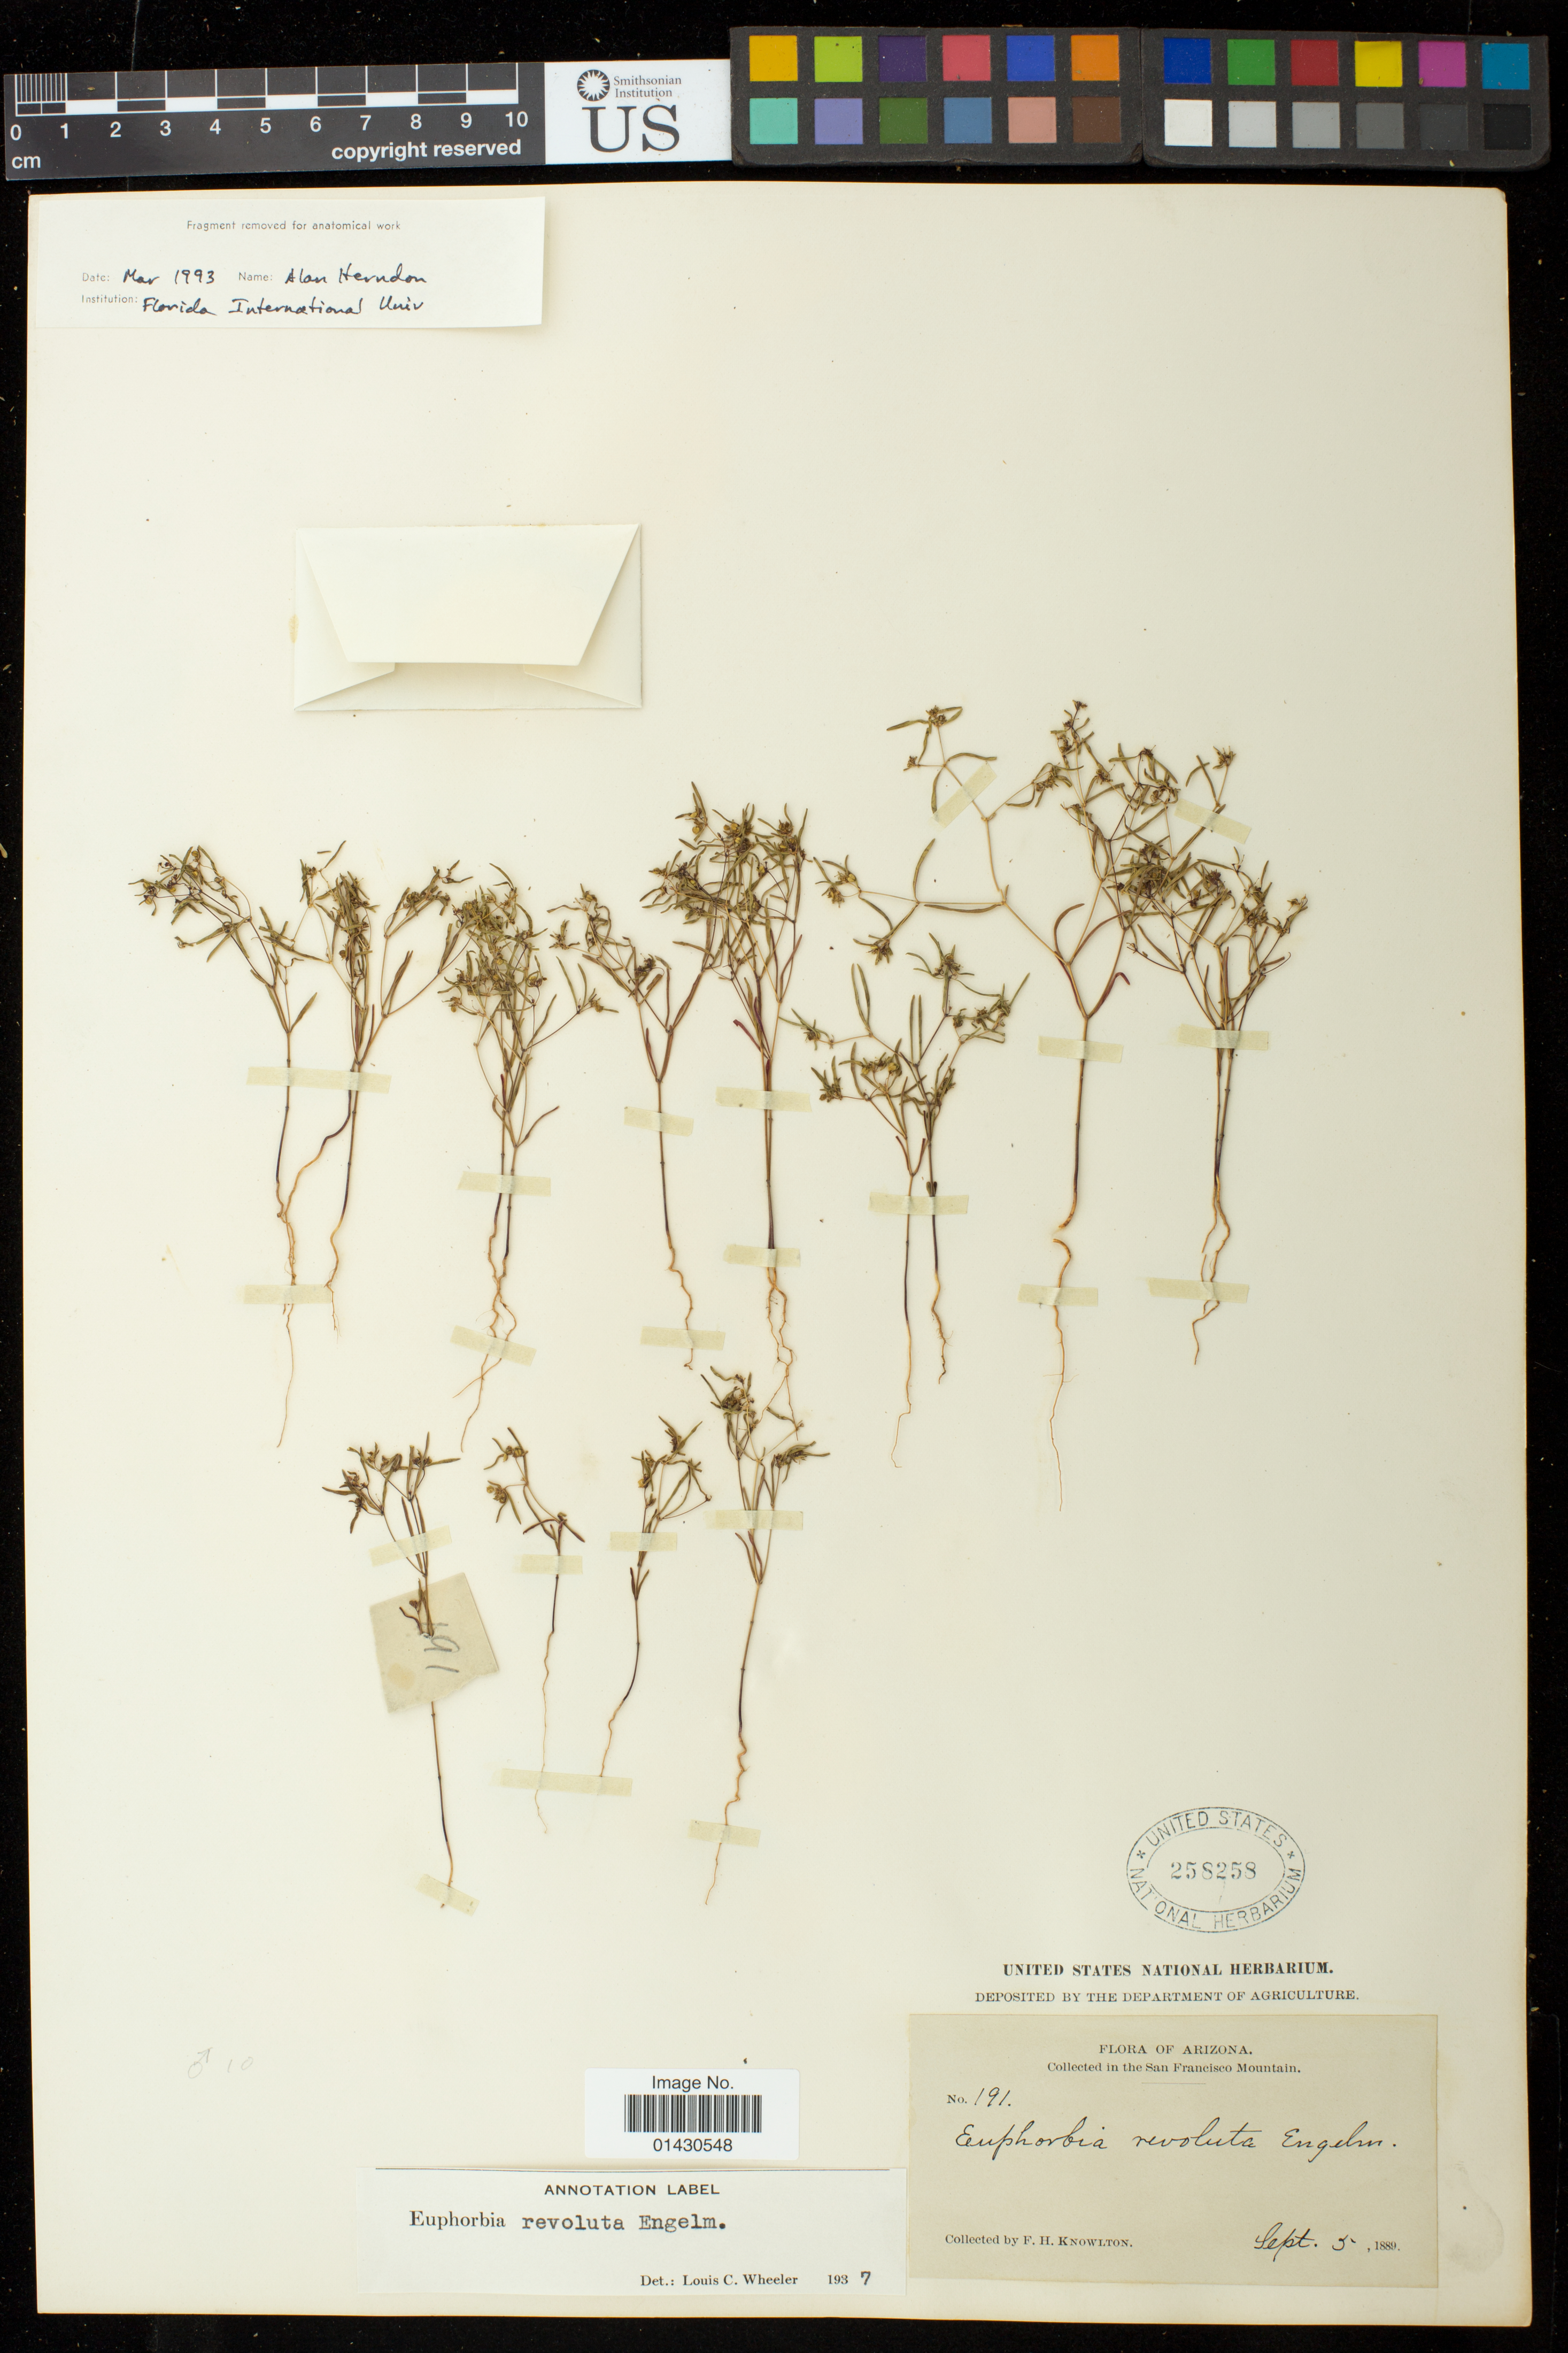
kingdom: Plantae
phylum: Tracheophyta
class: Magnoliopsida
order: Malpighiales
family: Euphorbiaceae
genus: Euphorbia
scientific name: Euphorbia revoluta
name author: Engelm. in Emory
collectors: F. H. Knowlton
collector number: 191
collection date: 1889-09-05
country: United States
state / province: Arizona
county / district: Coconino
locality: San Francisco Mountain.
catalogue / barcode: US 258258